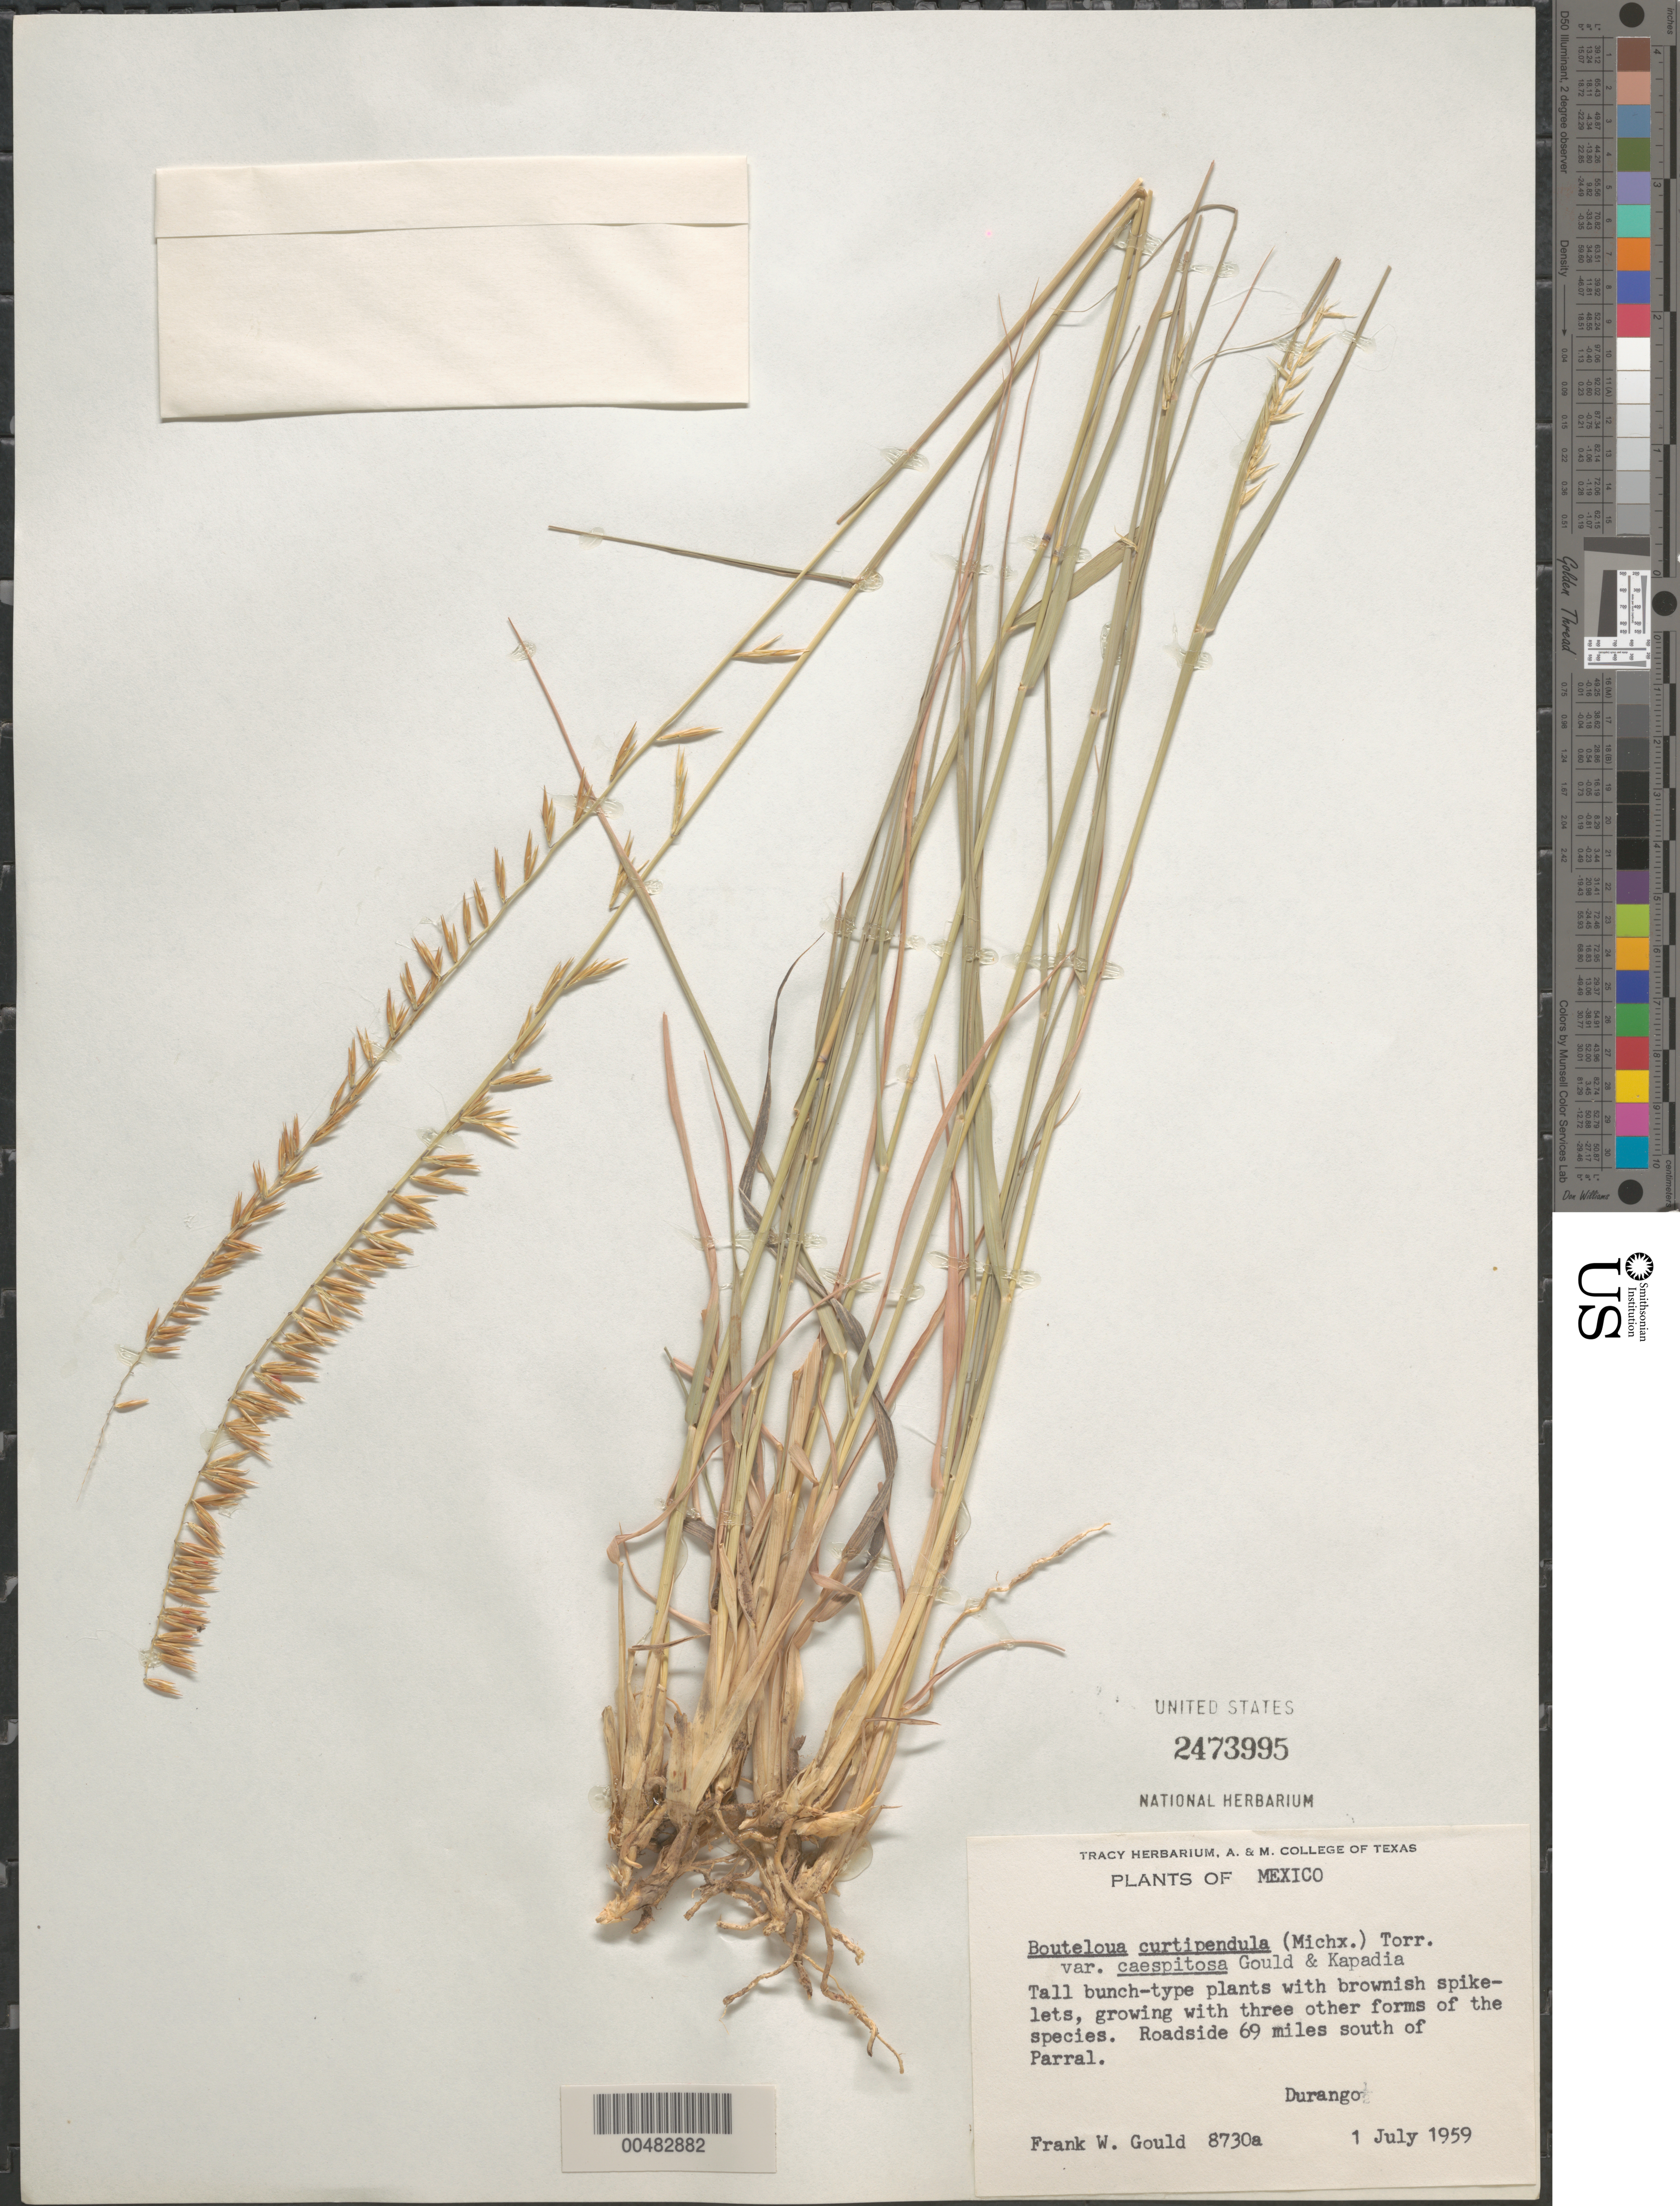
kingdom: Plantae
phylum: Tracheophyta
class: Liliopsida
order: Poales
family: Poaceae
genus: Bouteloua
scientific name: Bouteloua curtipendula var. caespitosa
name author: Gould & Kapadia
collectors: F. W. Gould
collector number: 8730a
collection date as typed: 1 Jul 1959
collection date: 1959-07-01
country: Mexico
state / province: Durango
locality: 69 mi S of Parral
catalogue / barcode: US 2473995